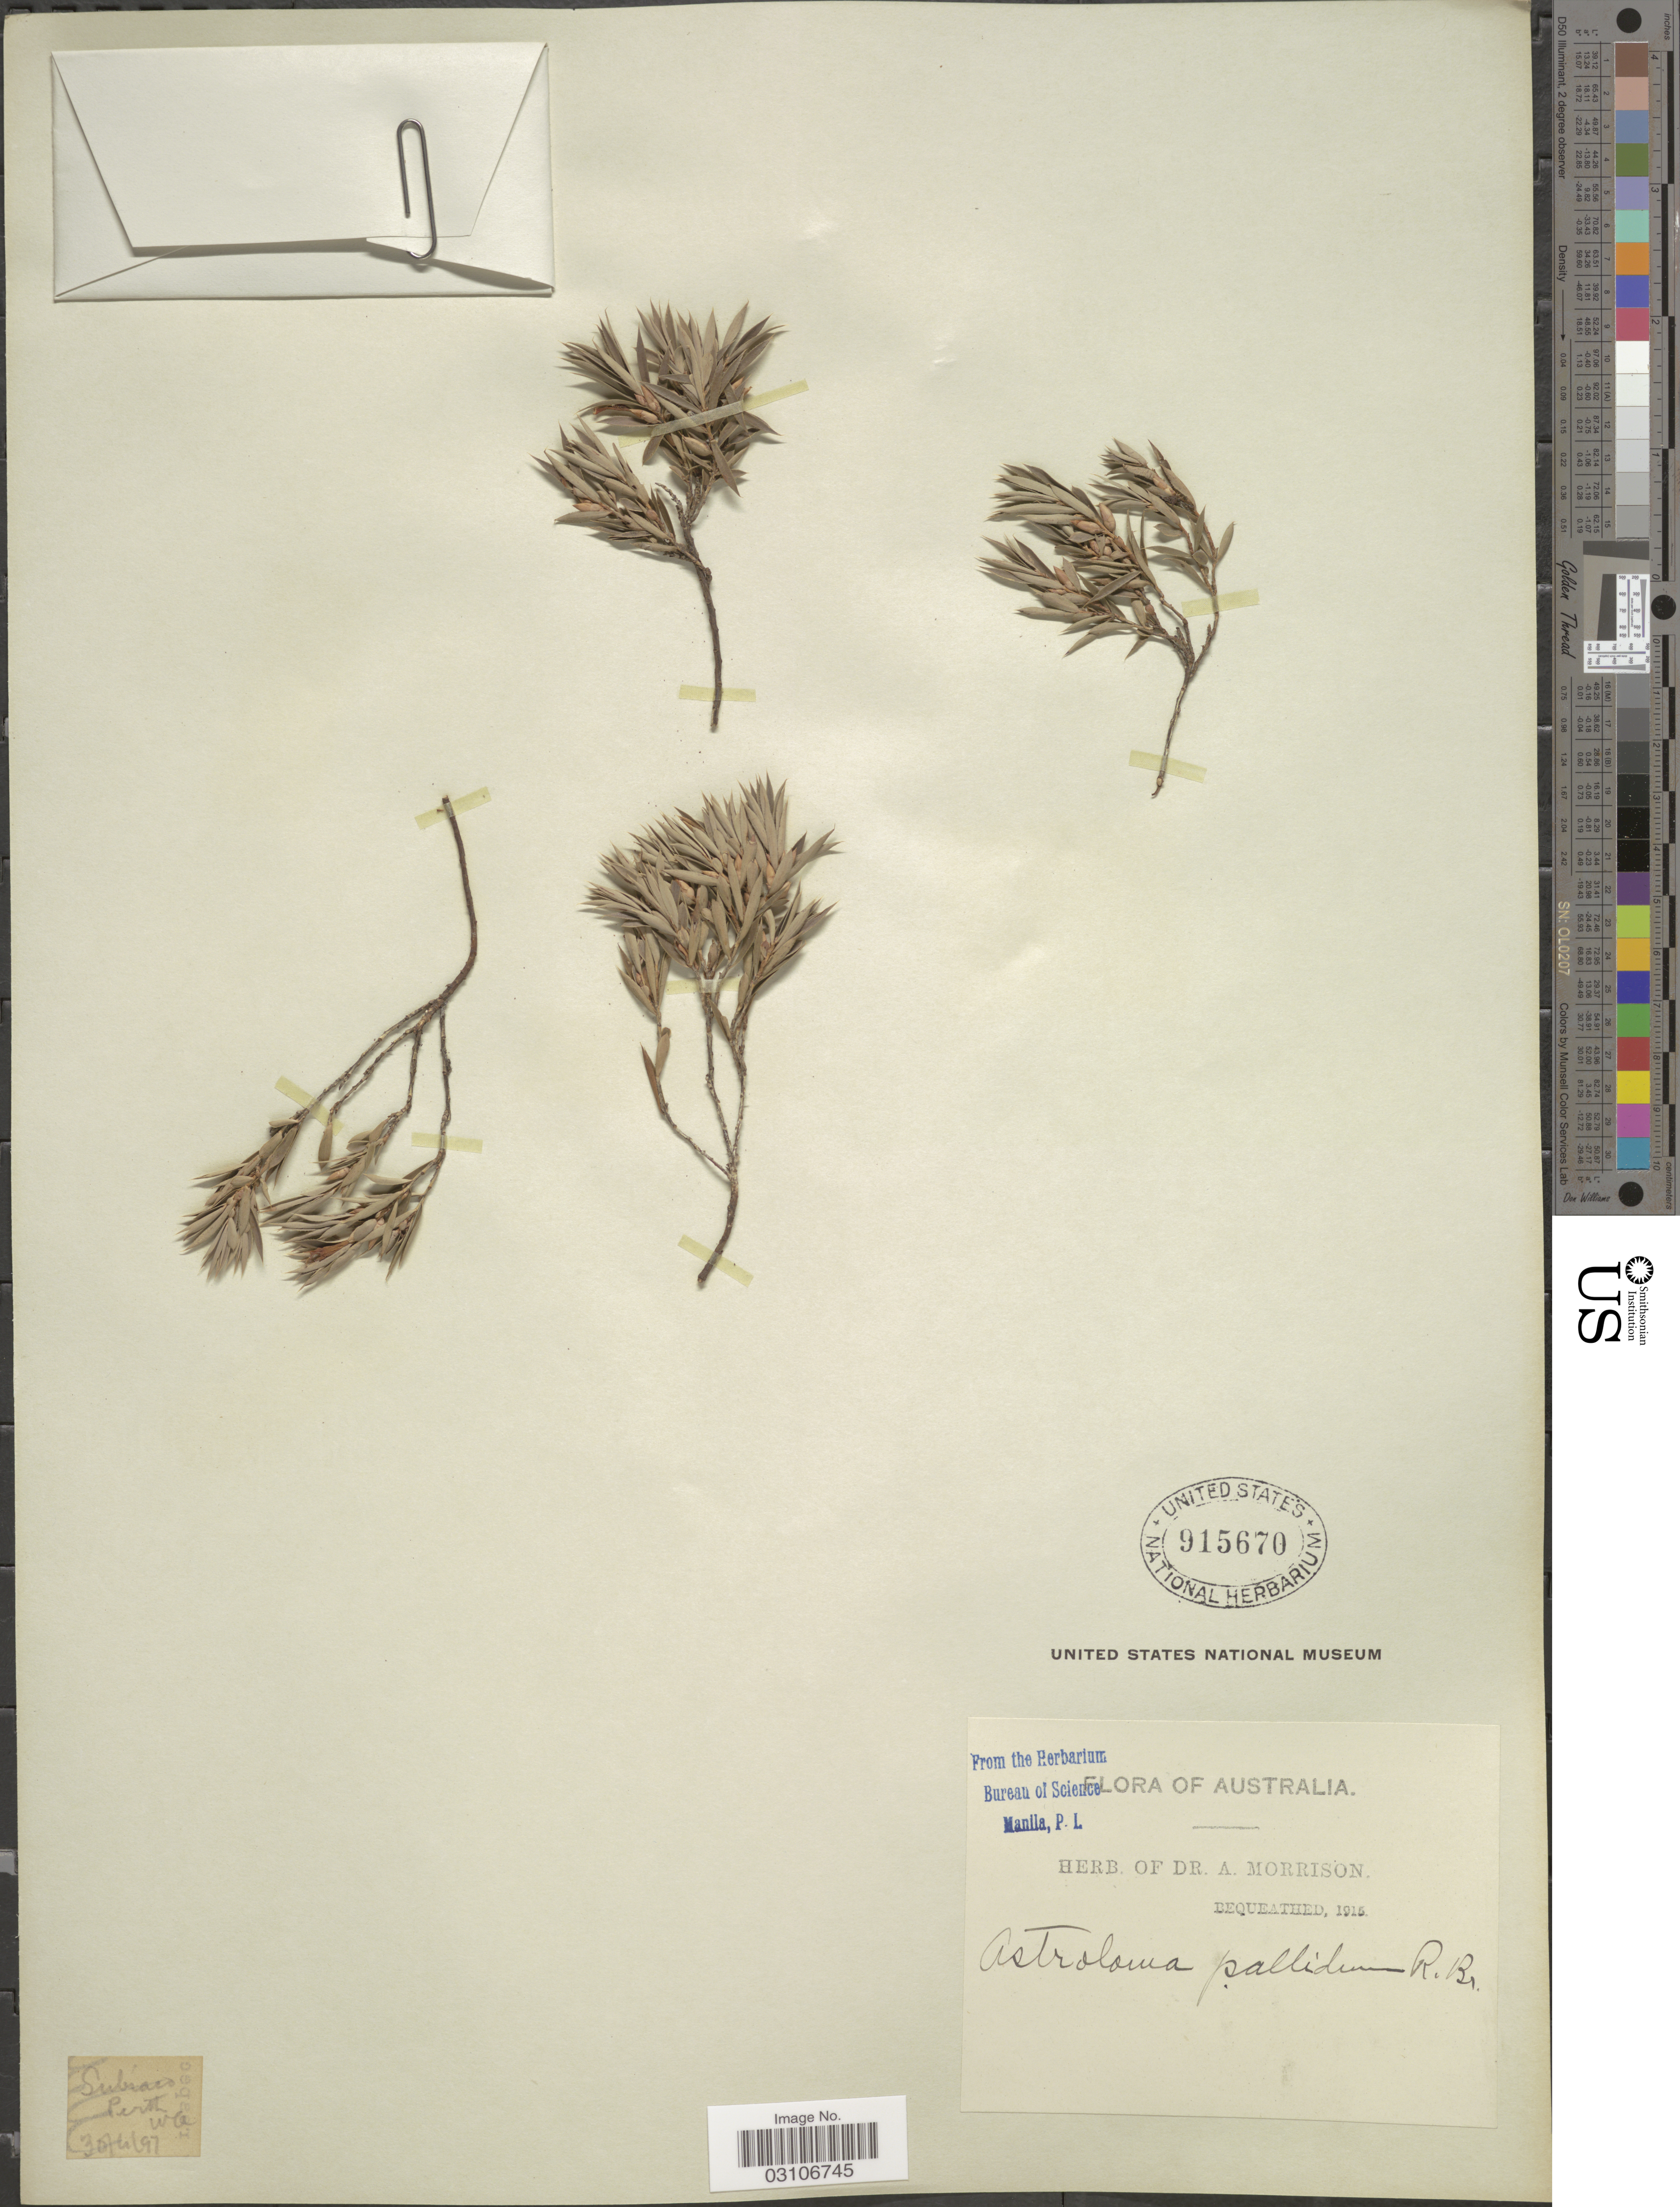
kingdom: Plantae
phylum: Tracheophyta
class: Magnoliopsida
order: Ericales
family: Ericaceae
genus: Astroloma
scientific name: Astroloma pallidum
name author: R. Br.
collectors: ex herb. Dr. A. Morrison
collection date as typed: Transcribed d/m/y: 30/4/97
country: Australia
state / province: Western Australia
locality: Subiaco Perth.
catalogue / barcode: US 915670